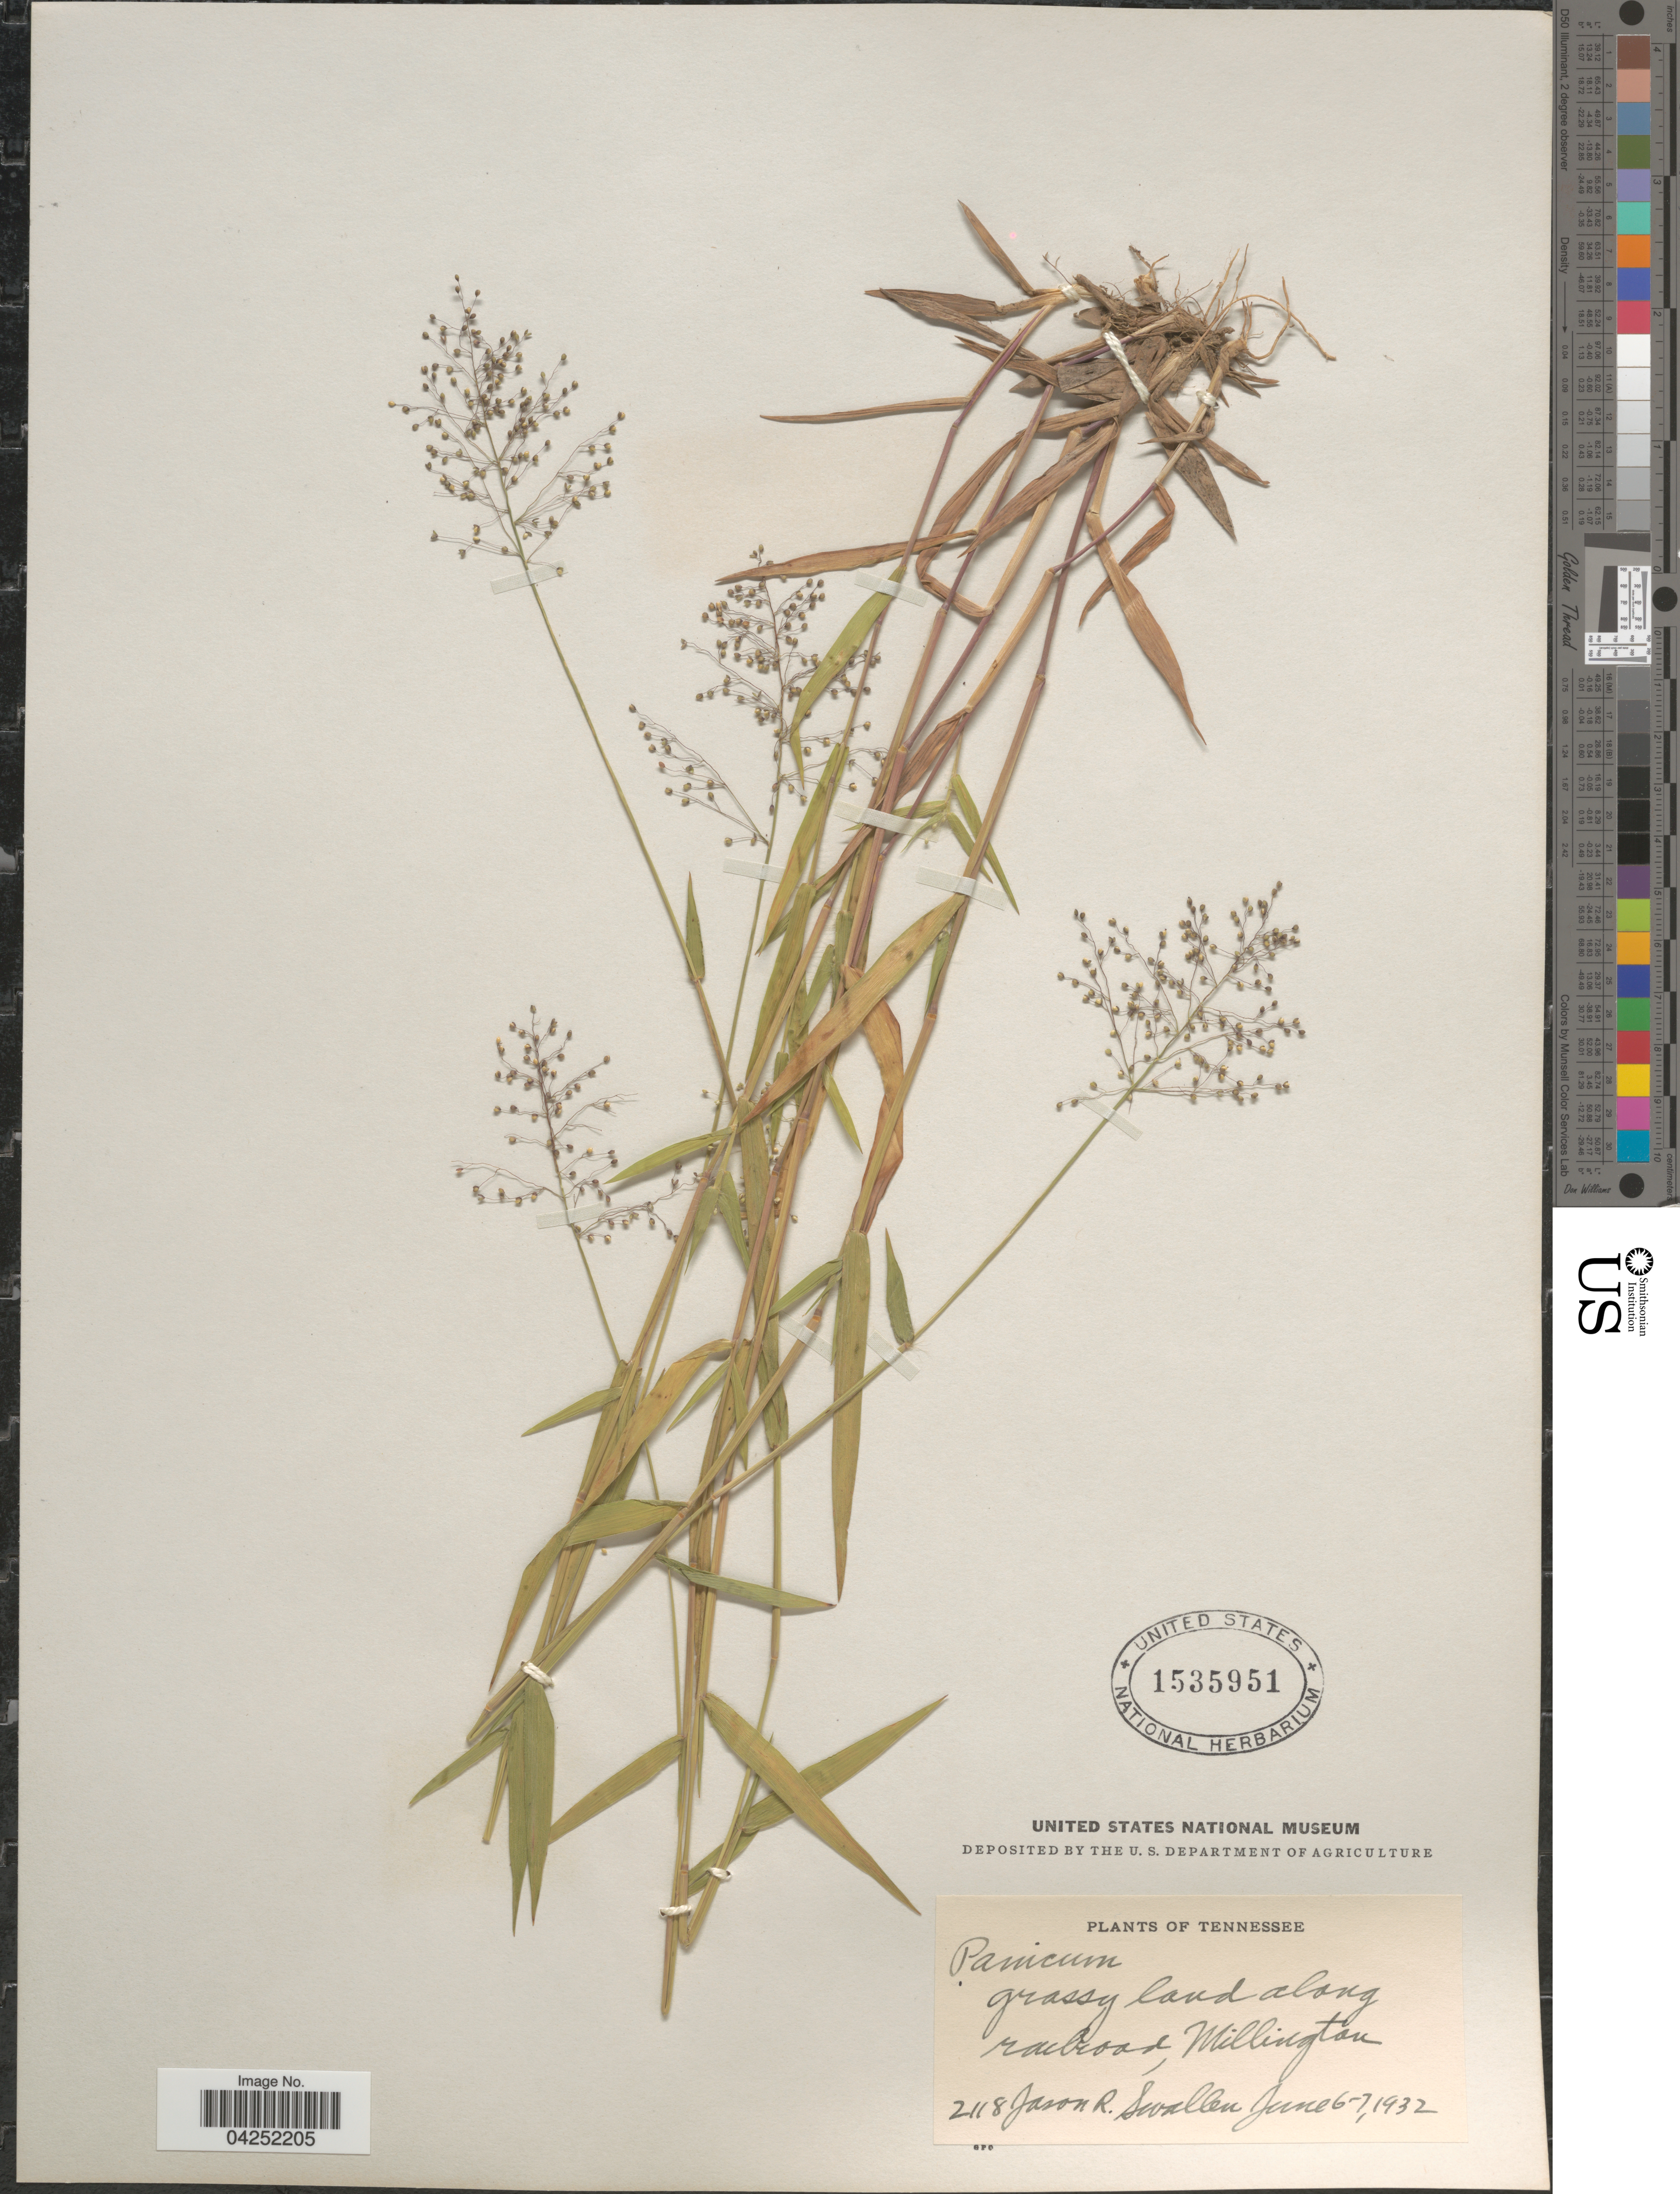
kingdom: Plantae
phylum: Tracheophyta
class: Liliopsida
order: Poales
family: Poaceae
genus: Dichanthelium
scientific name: Dichanthelium acuminatum var. lindheimeri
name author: (Nash) Gould & C.A. Clark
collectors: J. R. Swallen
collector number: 2118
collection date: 1932-06-06/1932-06-07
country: United States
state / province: Tennessee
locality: Grassy land along railroad, Millington.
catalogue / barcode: US 1535951